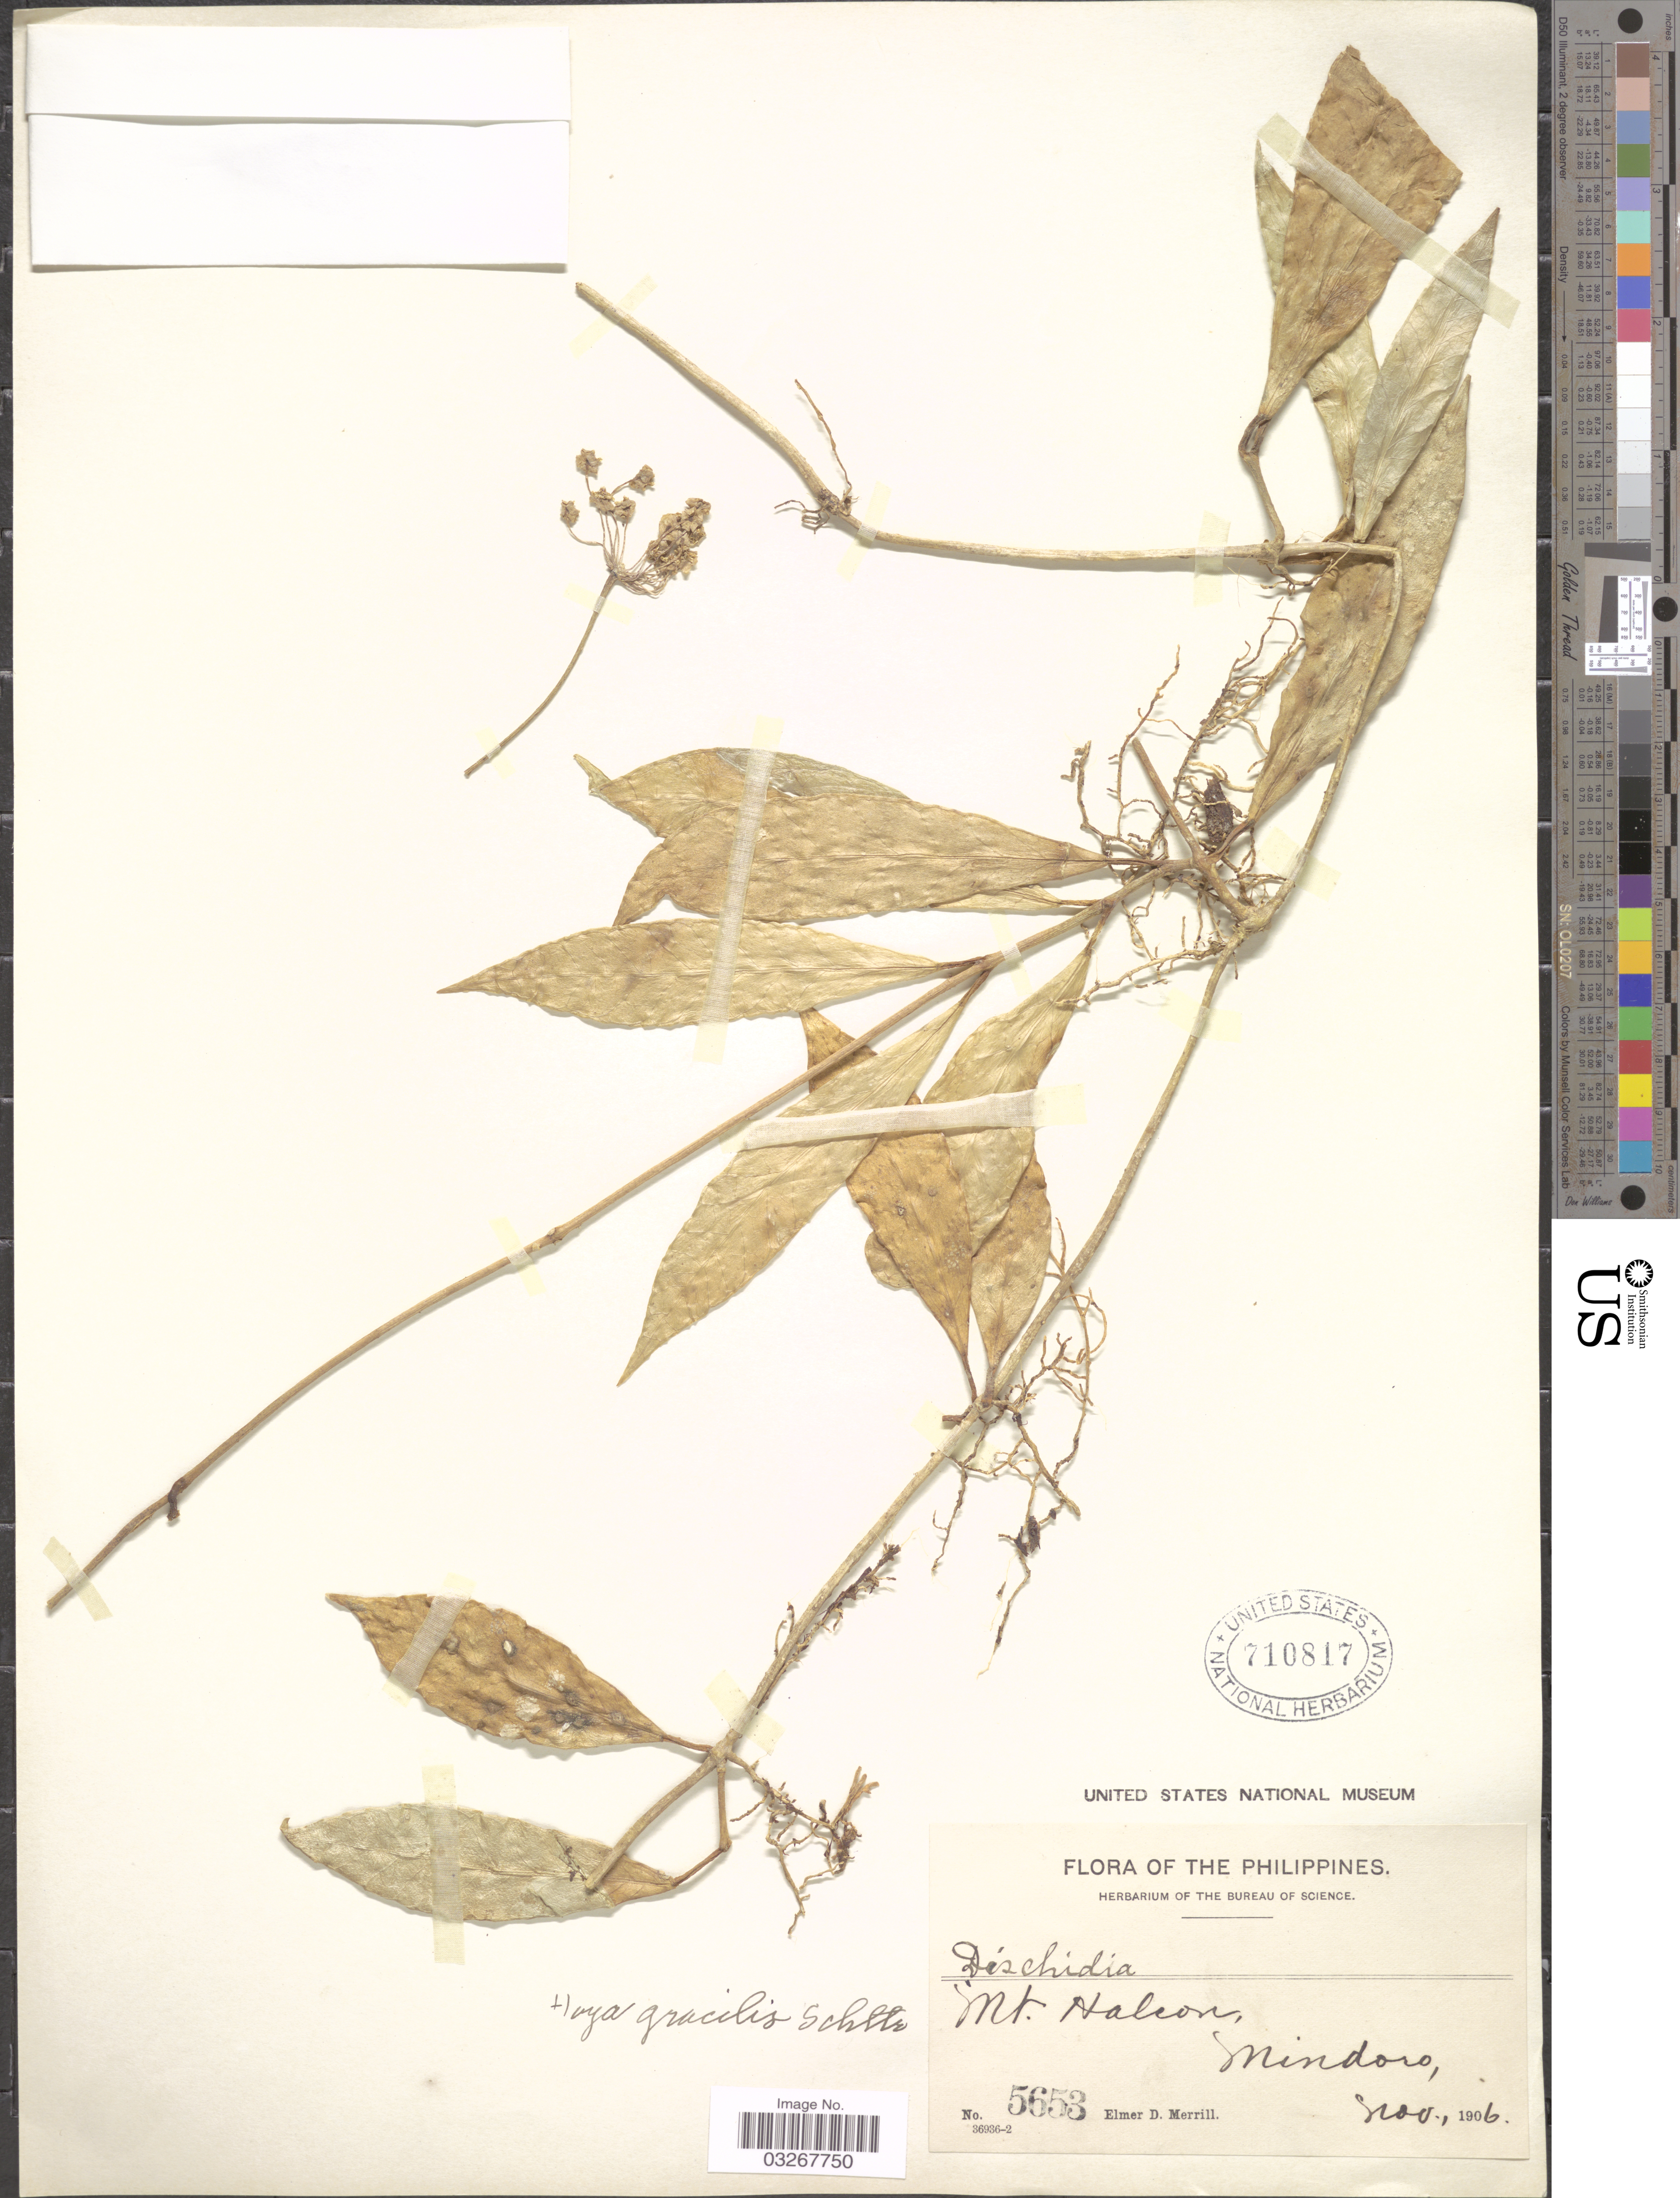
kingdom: Plantae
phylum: Tracheophyta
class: Magnoliopsida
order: Gentianales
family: Apocynaceae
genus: Hoya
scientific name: Hoya gracilis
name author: Schltr.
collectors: E. D. Merrill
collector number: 5653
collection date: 1906-11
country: Philippines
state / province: Mimaropa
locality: Mt. Halcon, Mindoro.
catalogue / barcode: US 710817